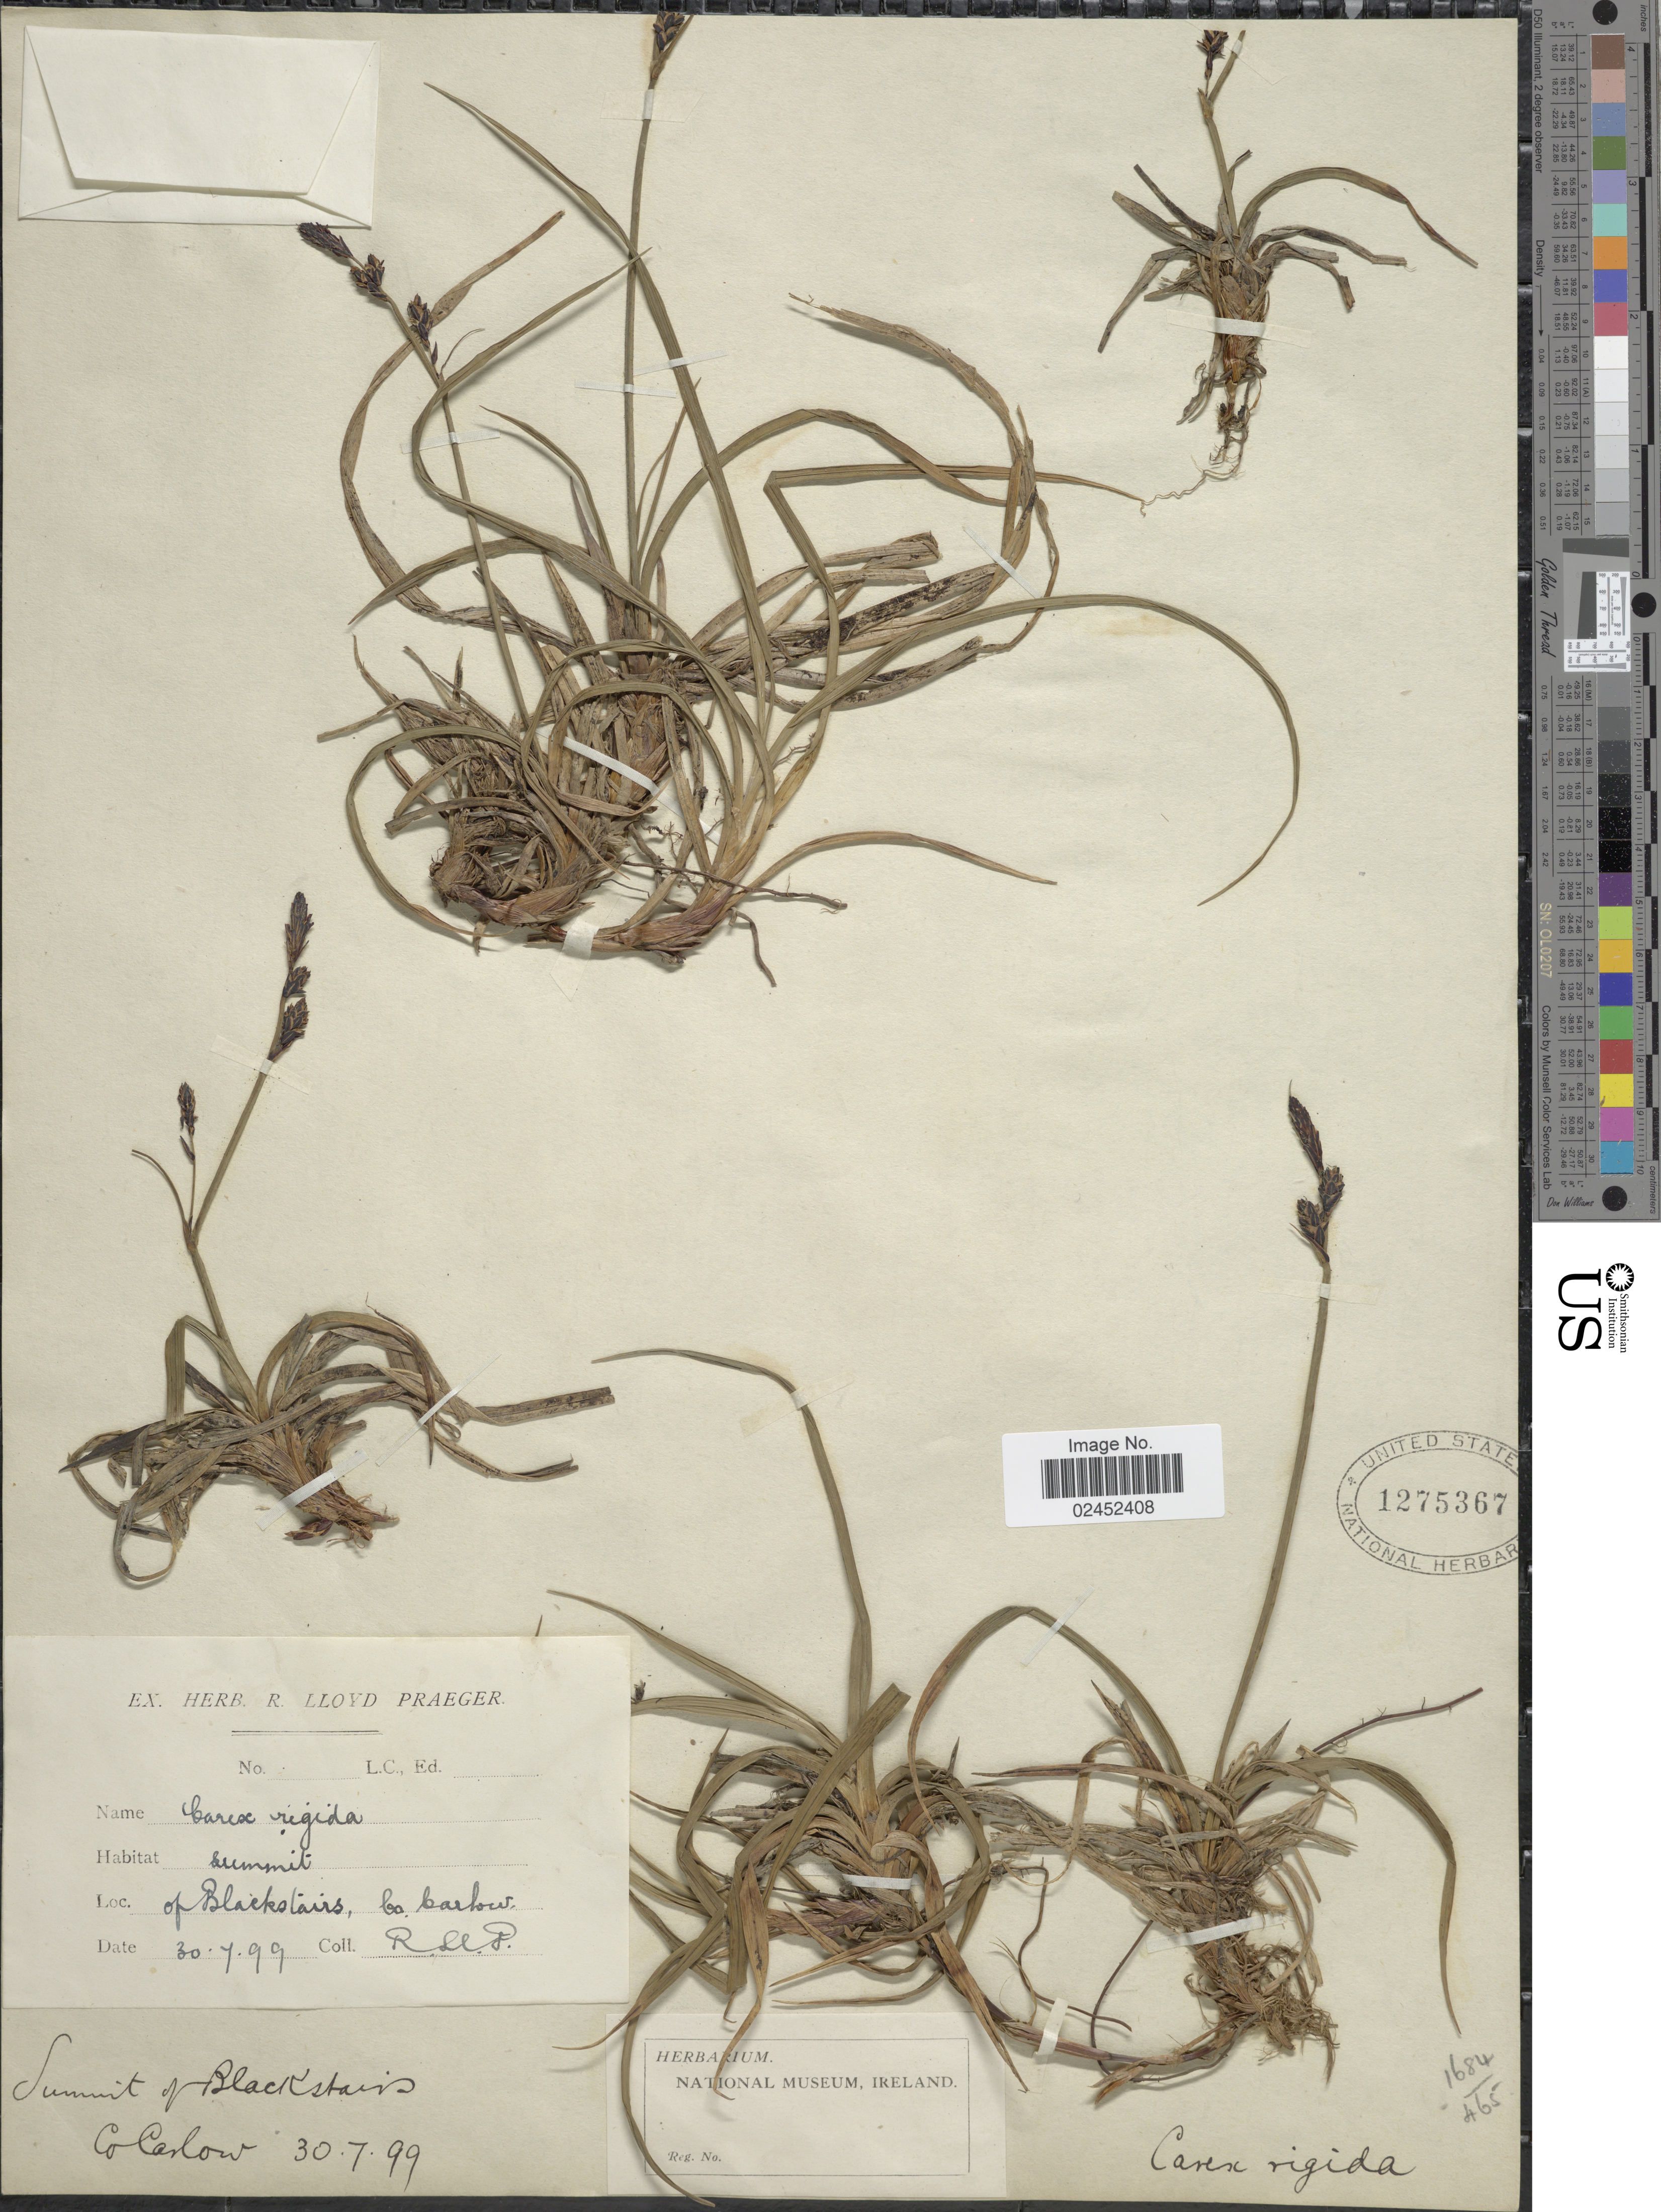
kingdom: Plantae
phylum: Tracheophyta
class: Liliopsida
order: Poales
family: Cyperaceae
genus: Carex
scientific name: Carex dacica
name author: Heuff.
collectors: R. Praeger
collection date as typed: Transcribed d/m/y: 30/7/99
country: Ireland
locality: Summit. of Blackstairs, Co. Carlow.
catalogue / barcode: US 1275367